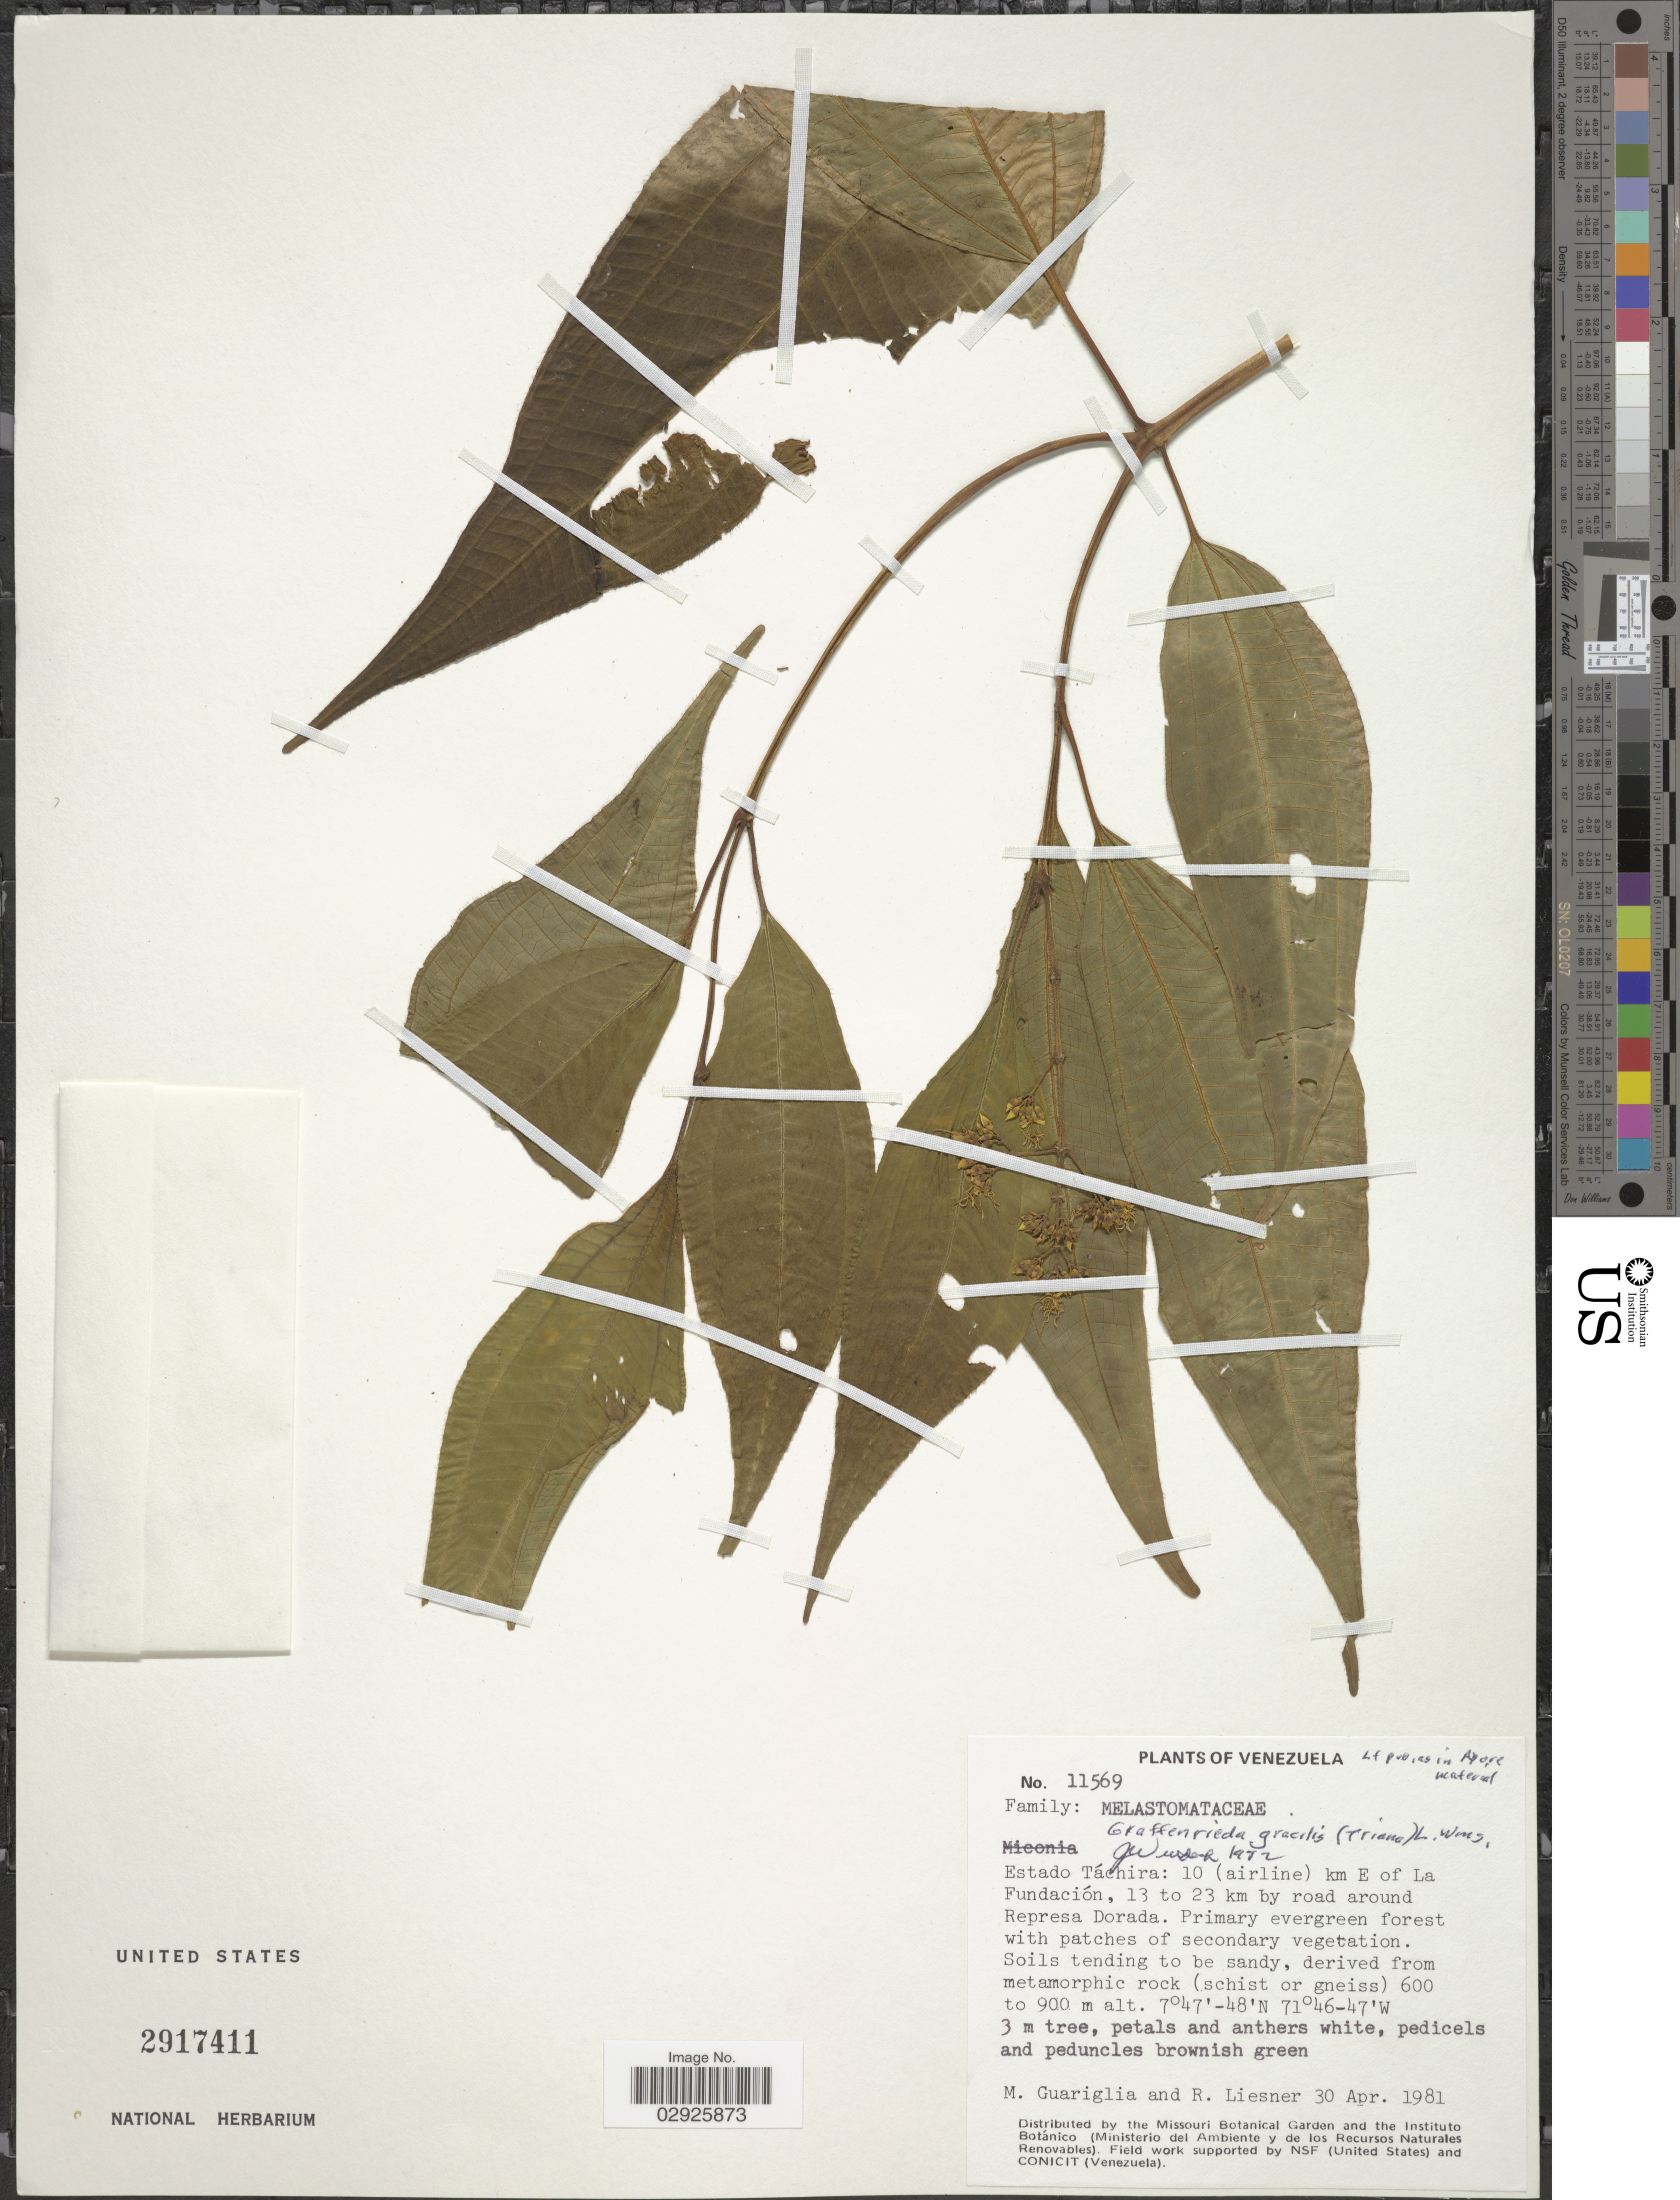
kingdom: Plantae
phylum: Tracheophyta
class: Magnoliopsida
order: Myrtales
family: Melastomataceae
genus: Graffenrieda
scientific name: Graffenrieda gracilis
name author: (Triana) L.O. Williams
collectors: M. Guariglia & R. L. Liesner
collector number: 11569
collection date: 1981-04-30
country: Venezuela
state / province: Tachira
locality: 10 (airline) km E of La Fundación, 13 to 23 km by road around Represa Dorada.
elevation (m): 600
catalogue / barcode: US 2917411